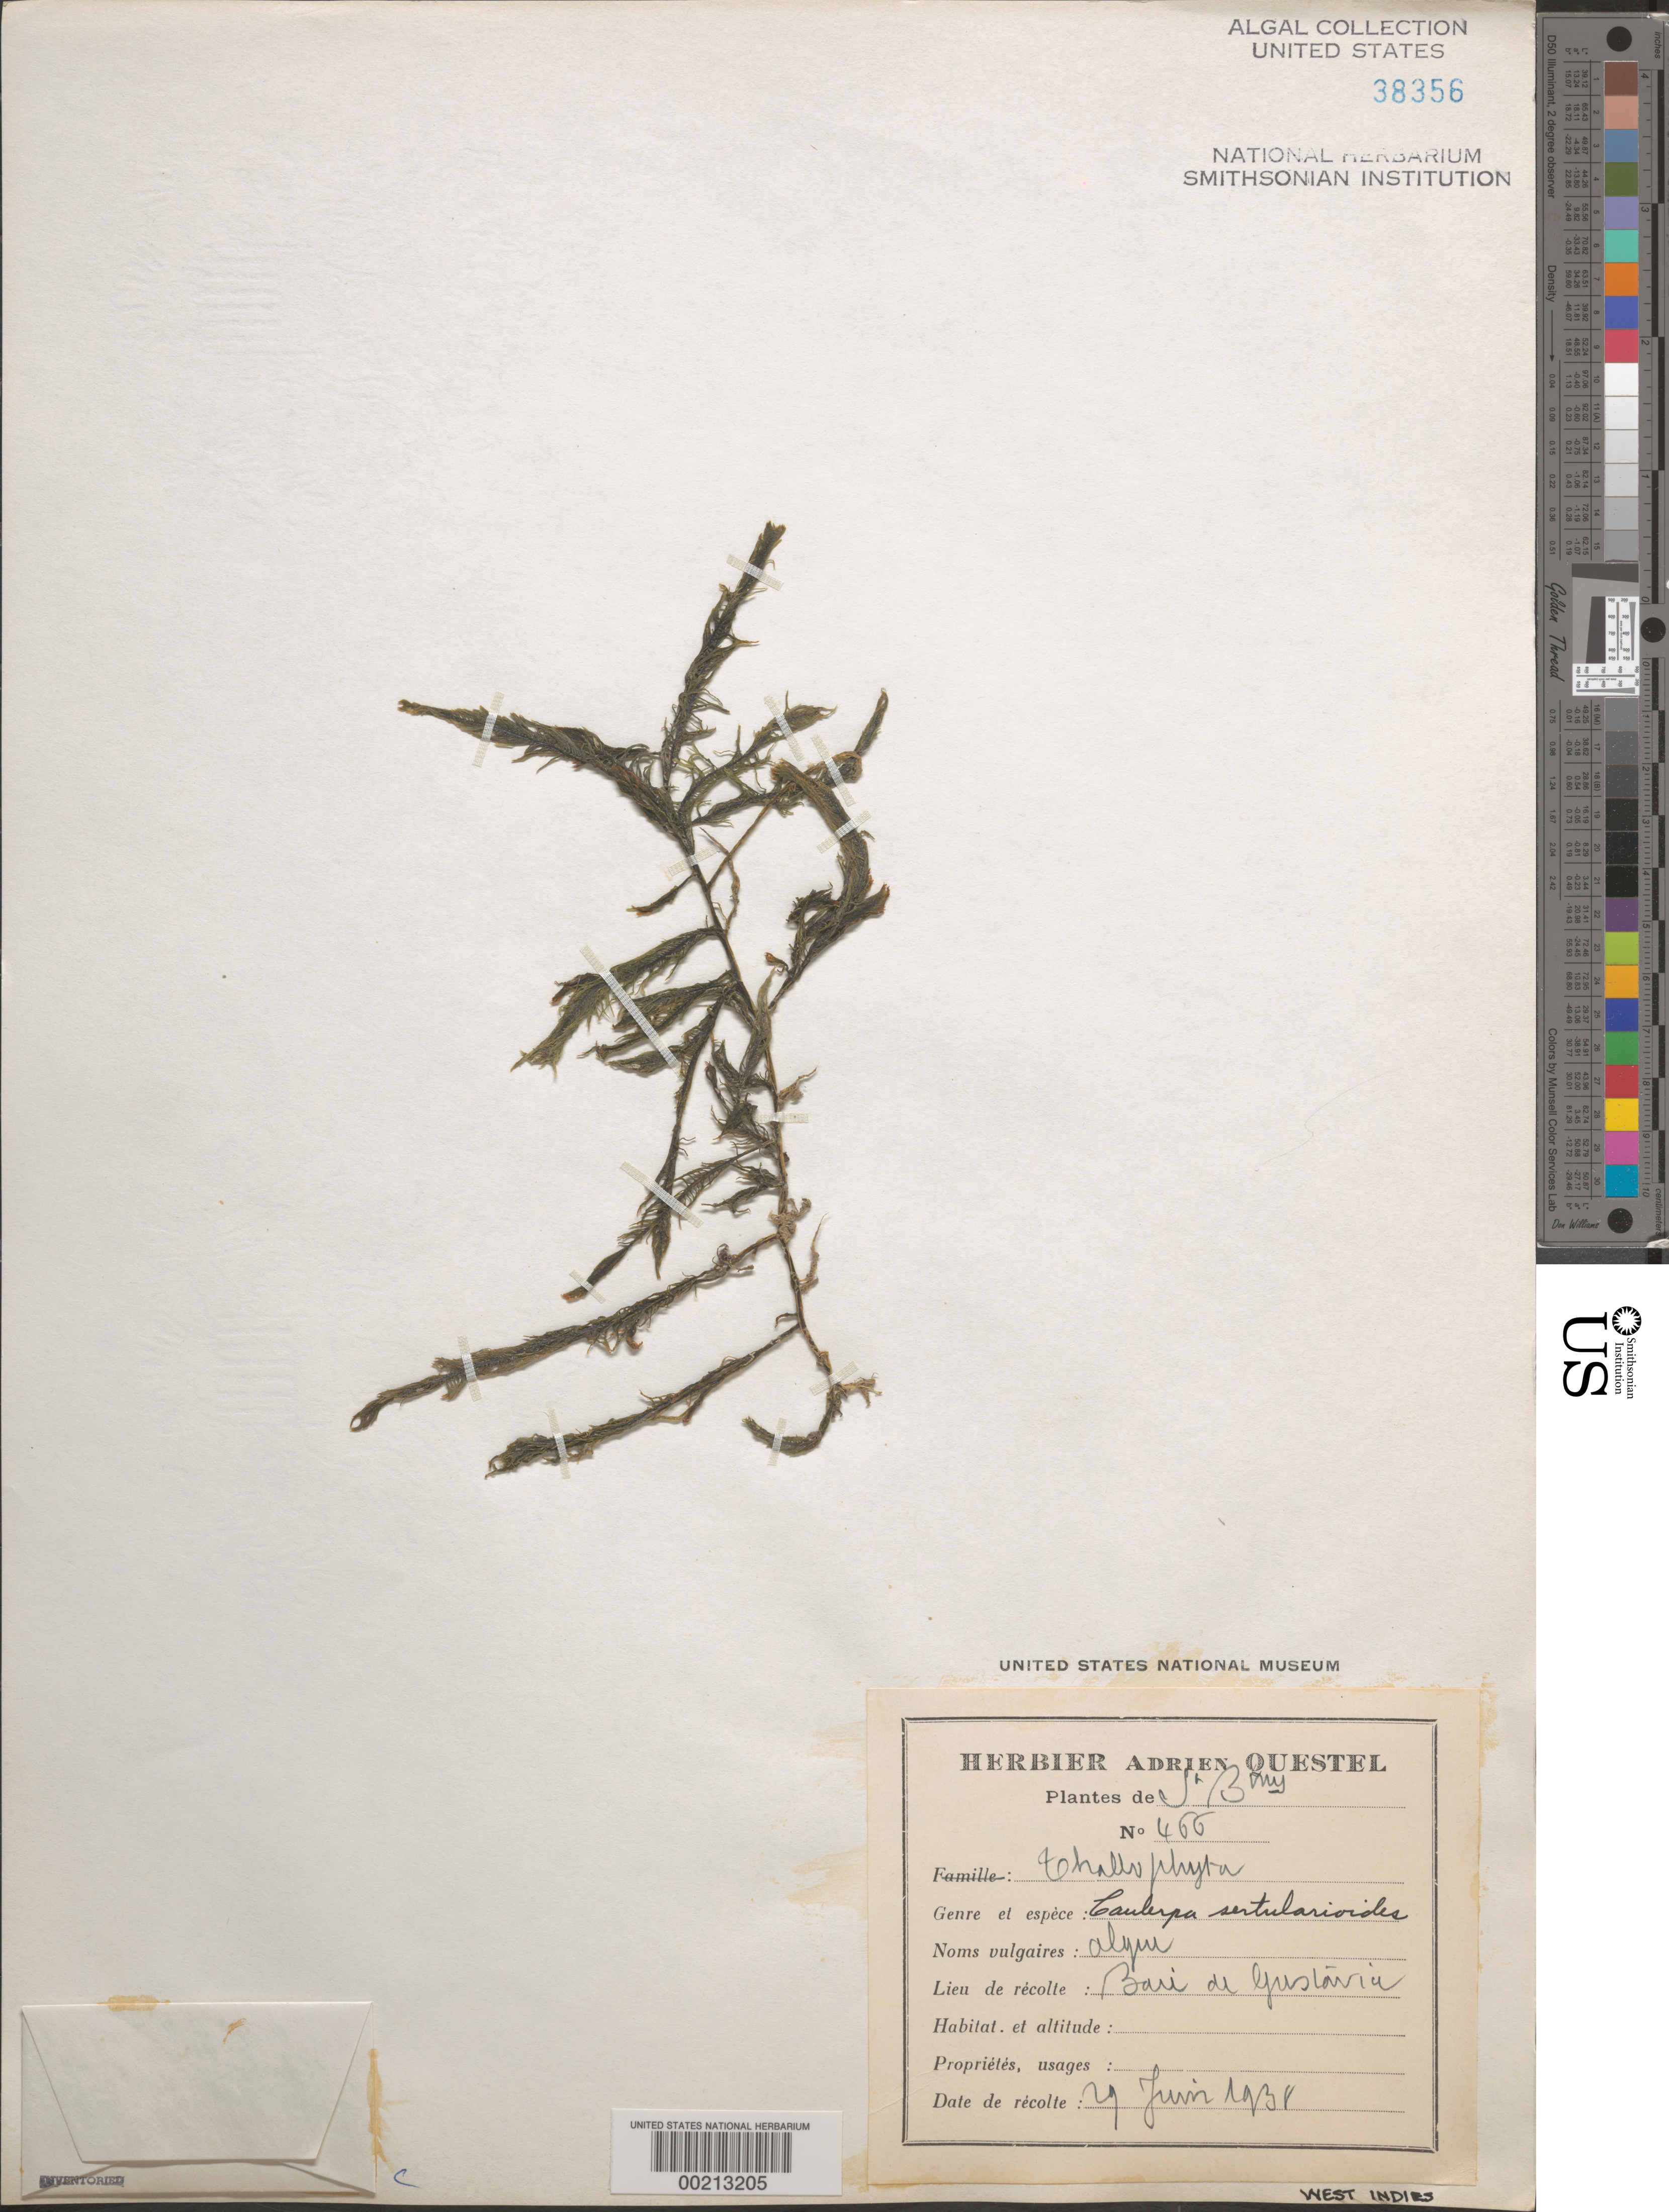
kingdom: Plantae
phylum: Chlorophyta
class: Ulvophyceae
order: Bryopsidales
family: Caulerpaceae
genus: Caulerpa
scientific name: Caulerpa sertularioides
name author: (S.G. Gmel.) M. Howe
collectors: A. Questel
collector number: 466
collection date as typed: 29 Jun 1938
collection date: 1938-06-29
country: Saint Barthélemy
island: St. Barthélemy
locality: Baie de Gustavia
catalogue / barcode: US 38356